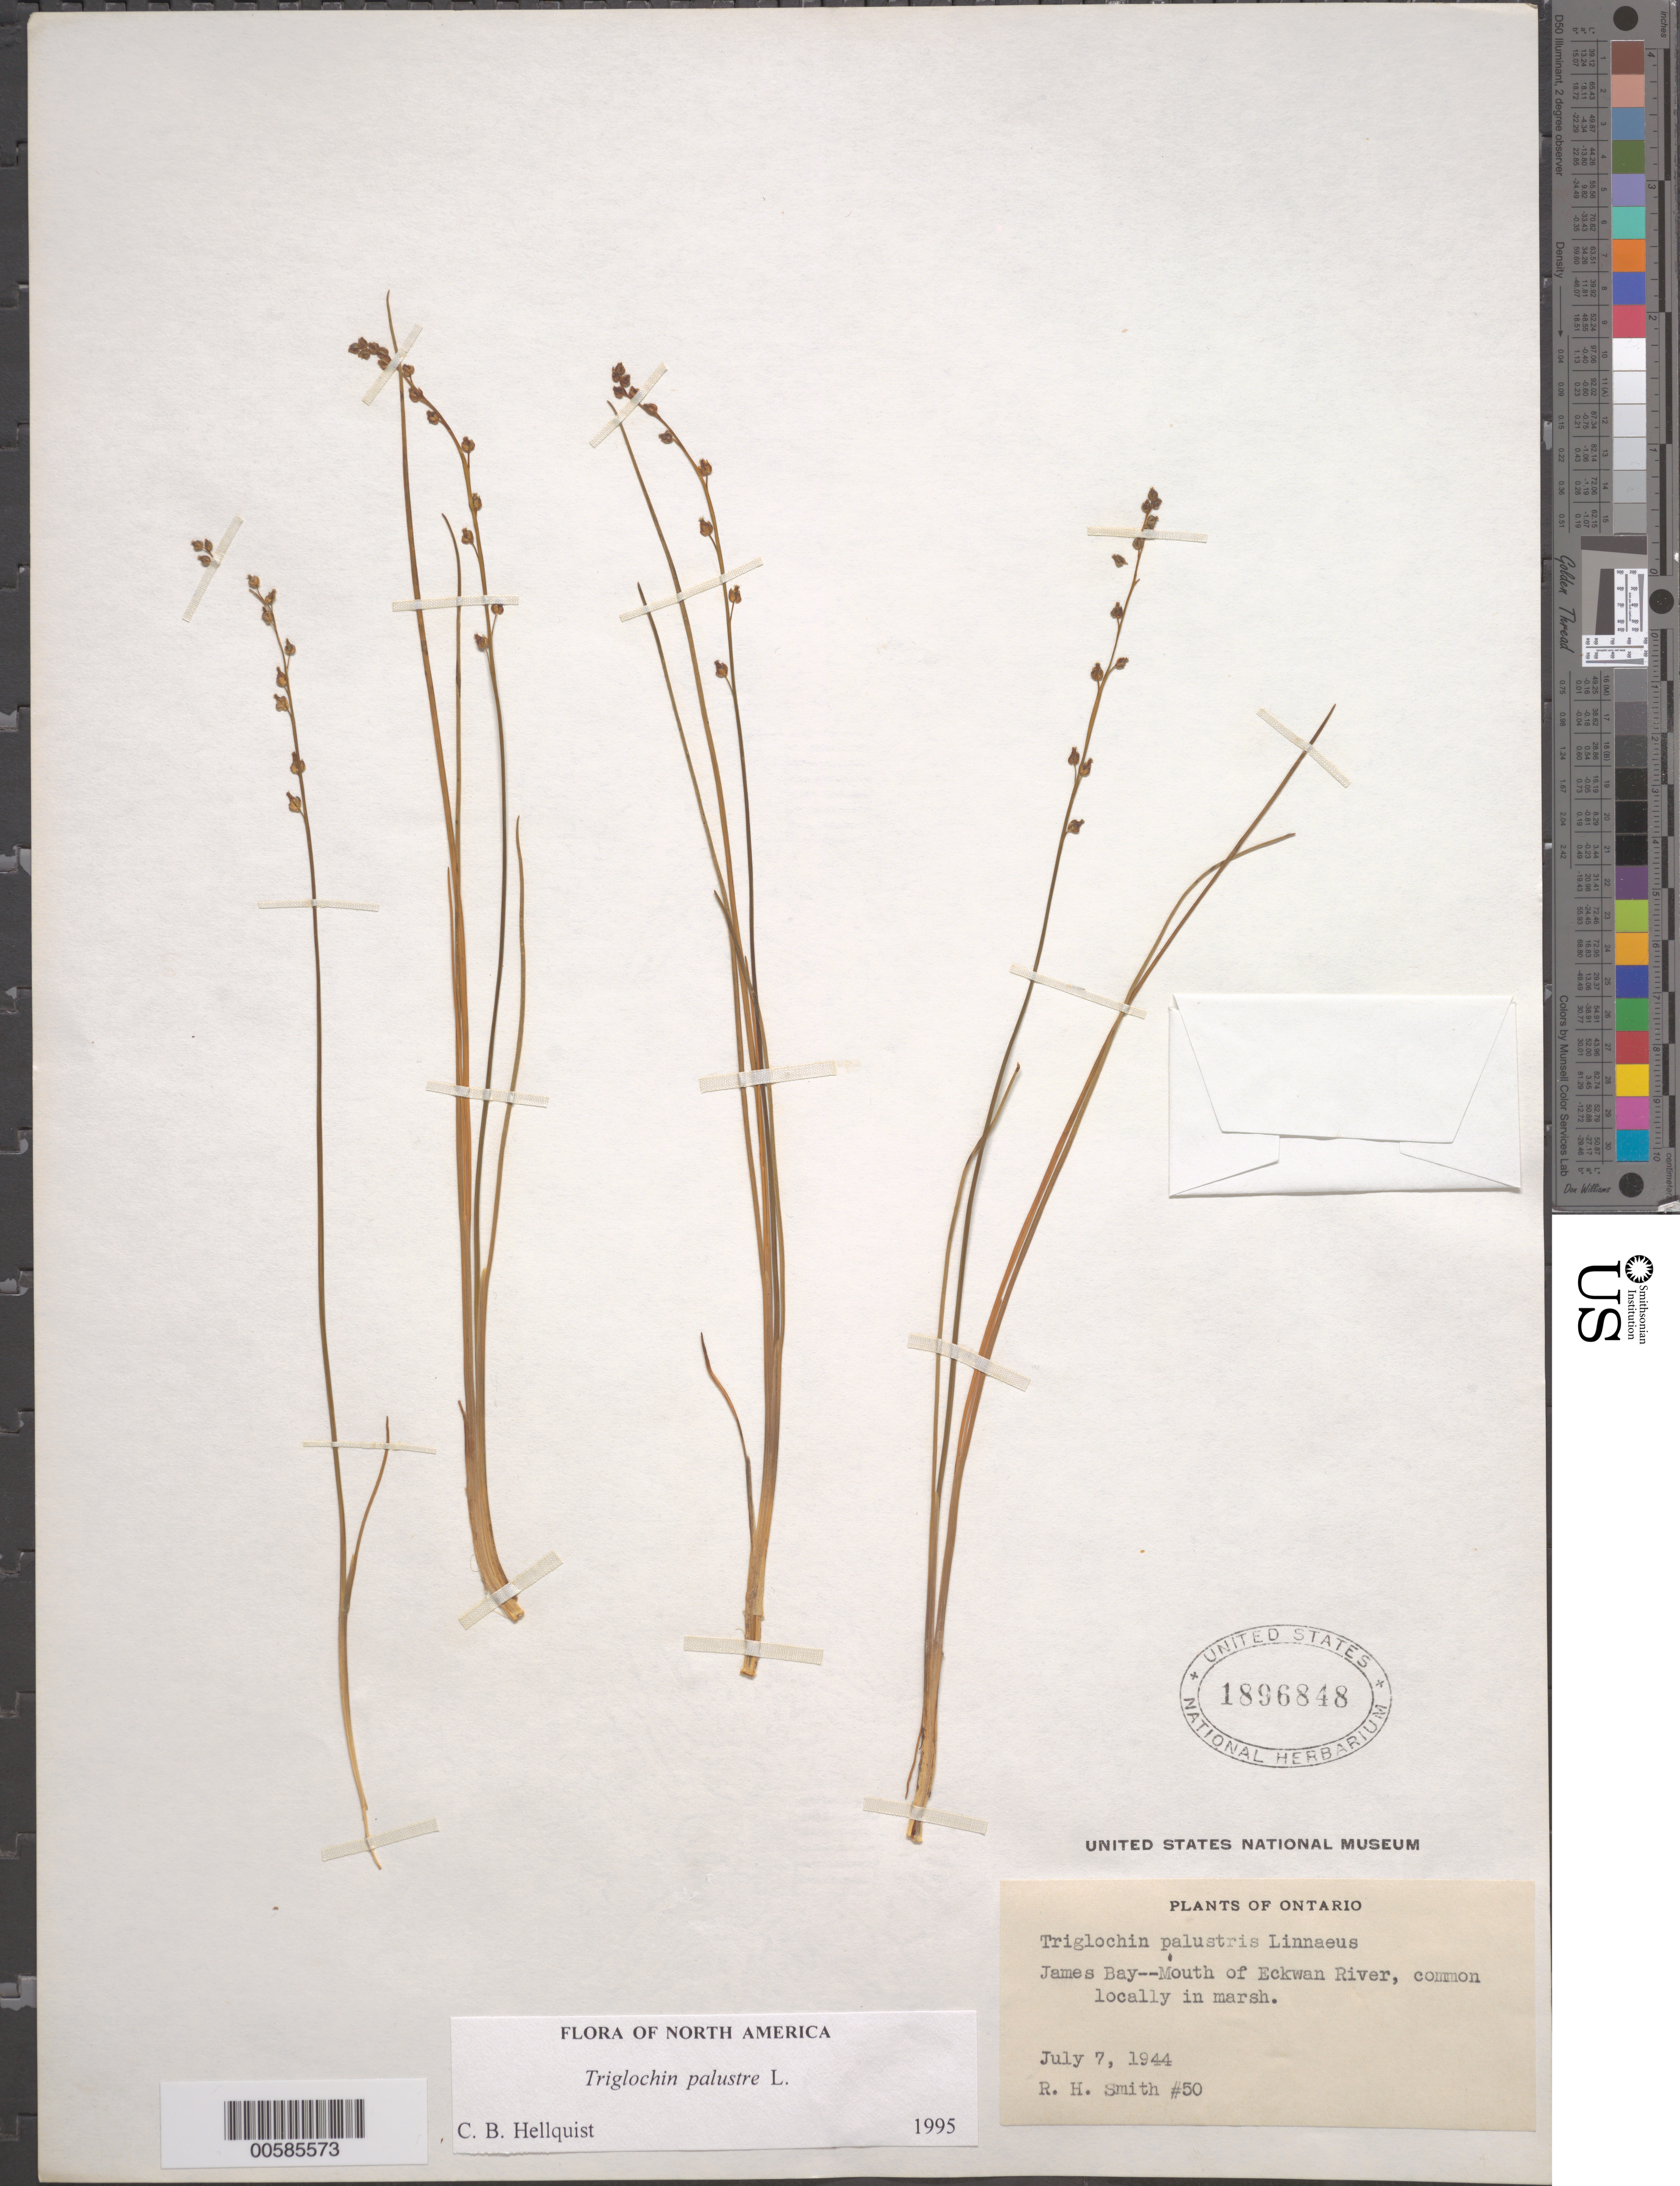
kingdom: Plantae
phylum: Tracheophyta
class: Liliopsida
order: Alismatales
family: Juncaginaceae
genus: Triglochin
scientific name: Triglochin palustris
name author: L.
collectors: R. H. Smith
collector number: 50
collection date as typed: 07 Jul 1944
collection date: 1944-07-07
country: Canada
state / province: Ontario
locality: James Bay, Mouth of Eckwan River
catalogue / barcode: US 1896848